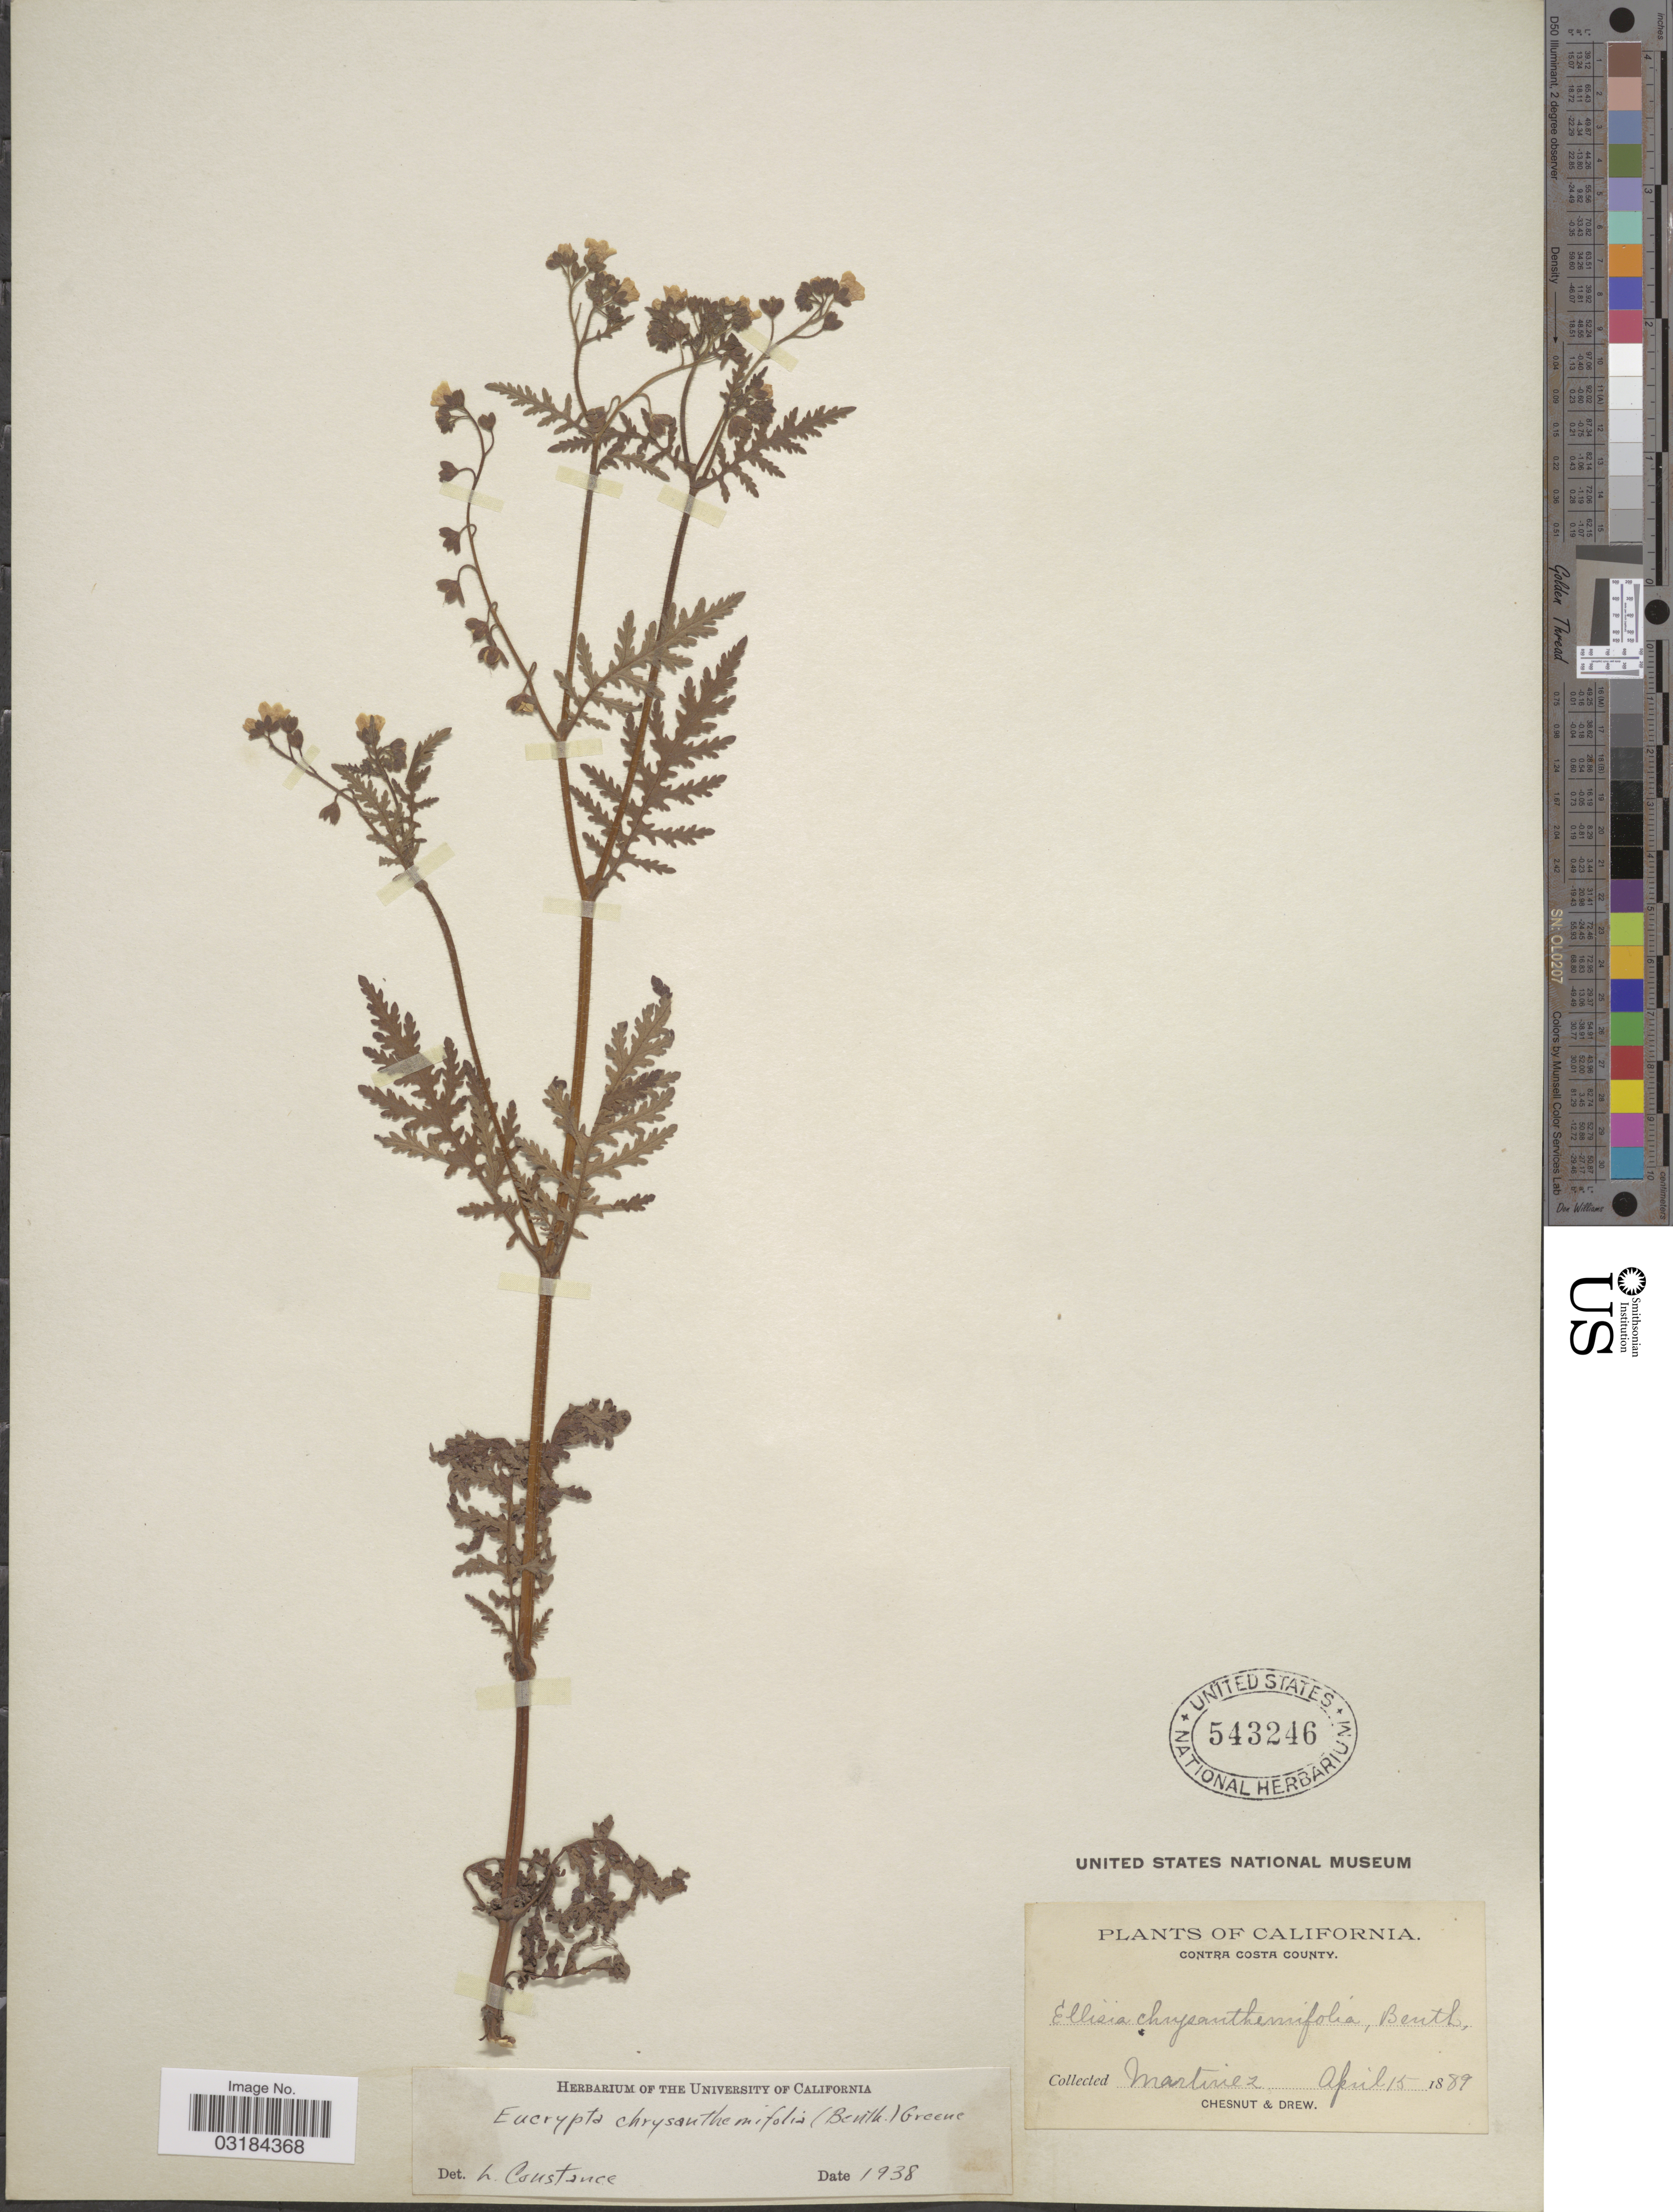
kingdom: Plantae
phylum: Tracheophyta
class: Magnoliopsida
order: Boraginales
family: Hydrophyllaceae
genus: Eucrypta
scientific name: Eucrypta chrysanthemifolia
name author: (Benth.) Greene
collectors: -. Martinez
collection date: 1889-04-15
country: United States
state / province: California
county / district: Contra Costa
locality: Contra Costa County.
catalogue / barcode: US 543246